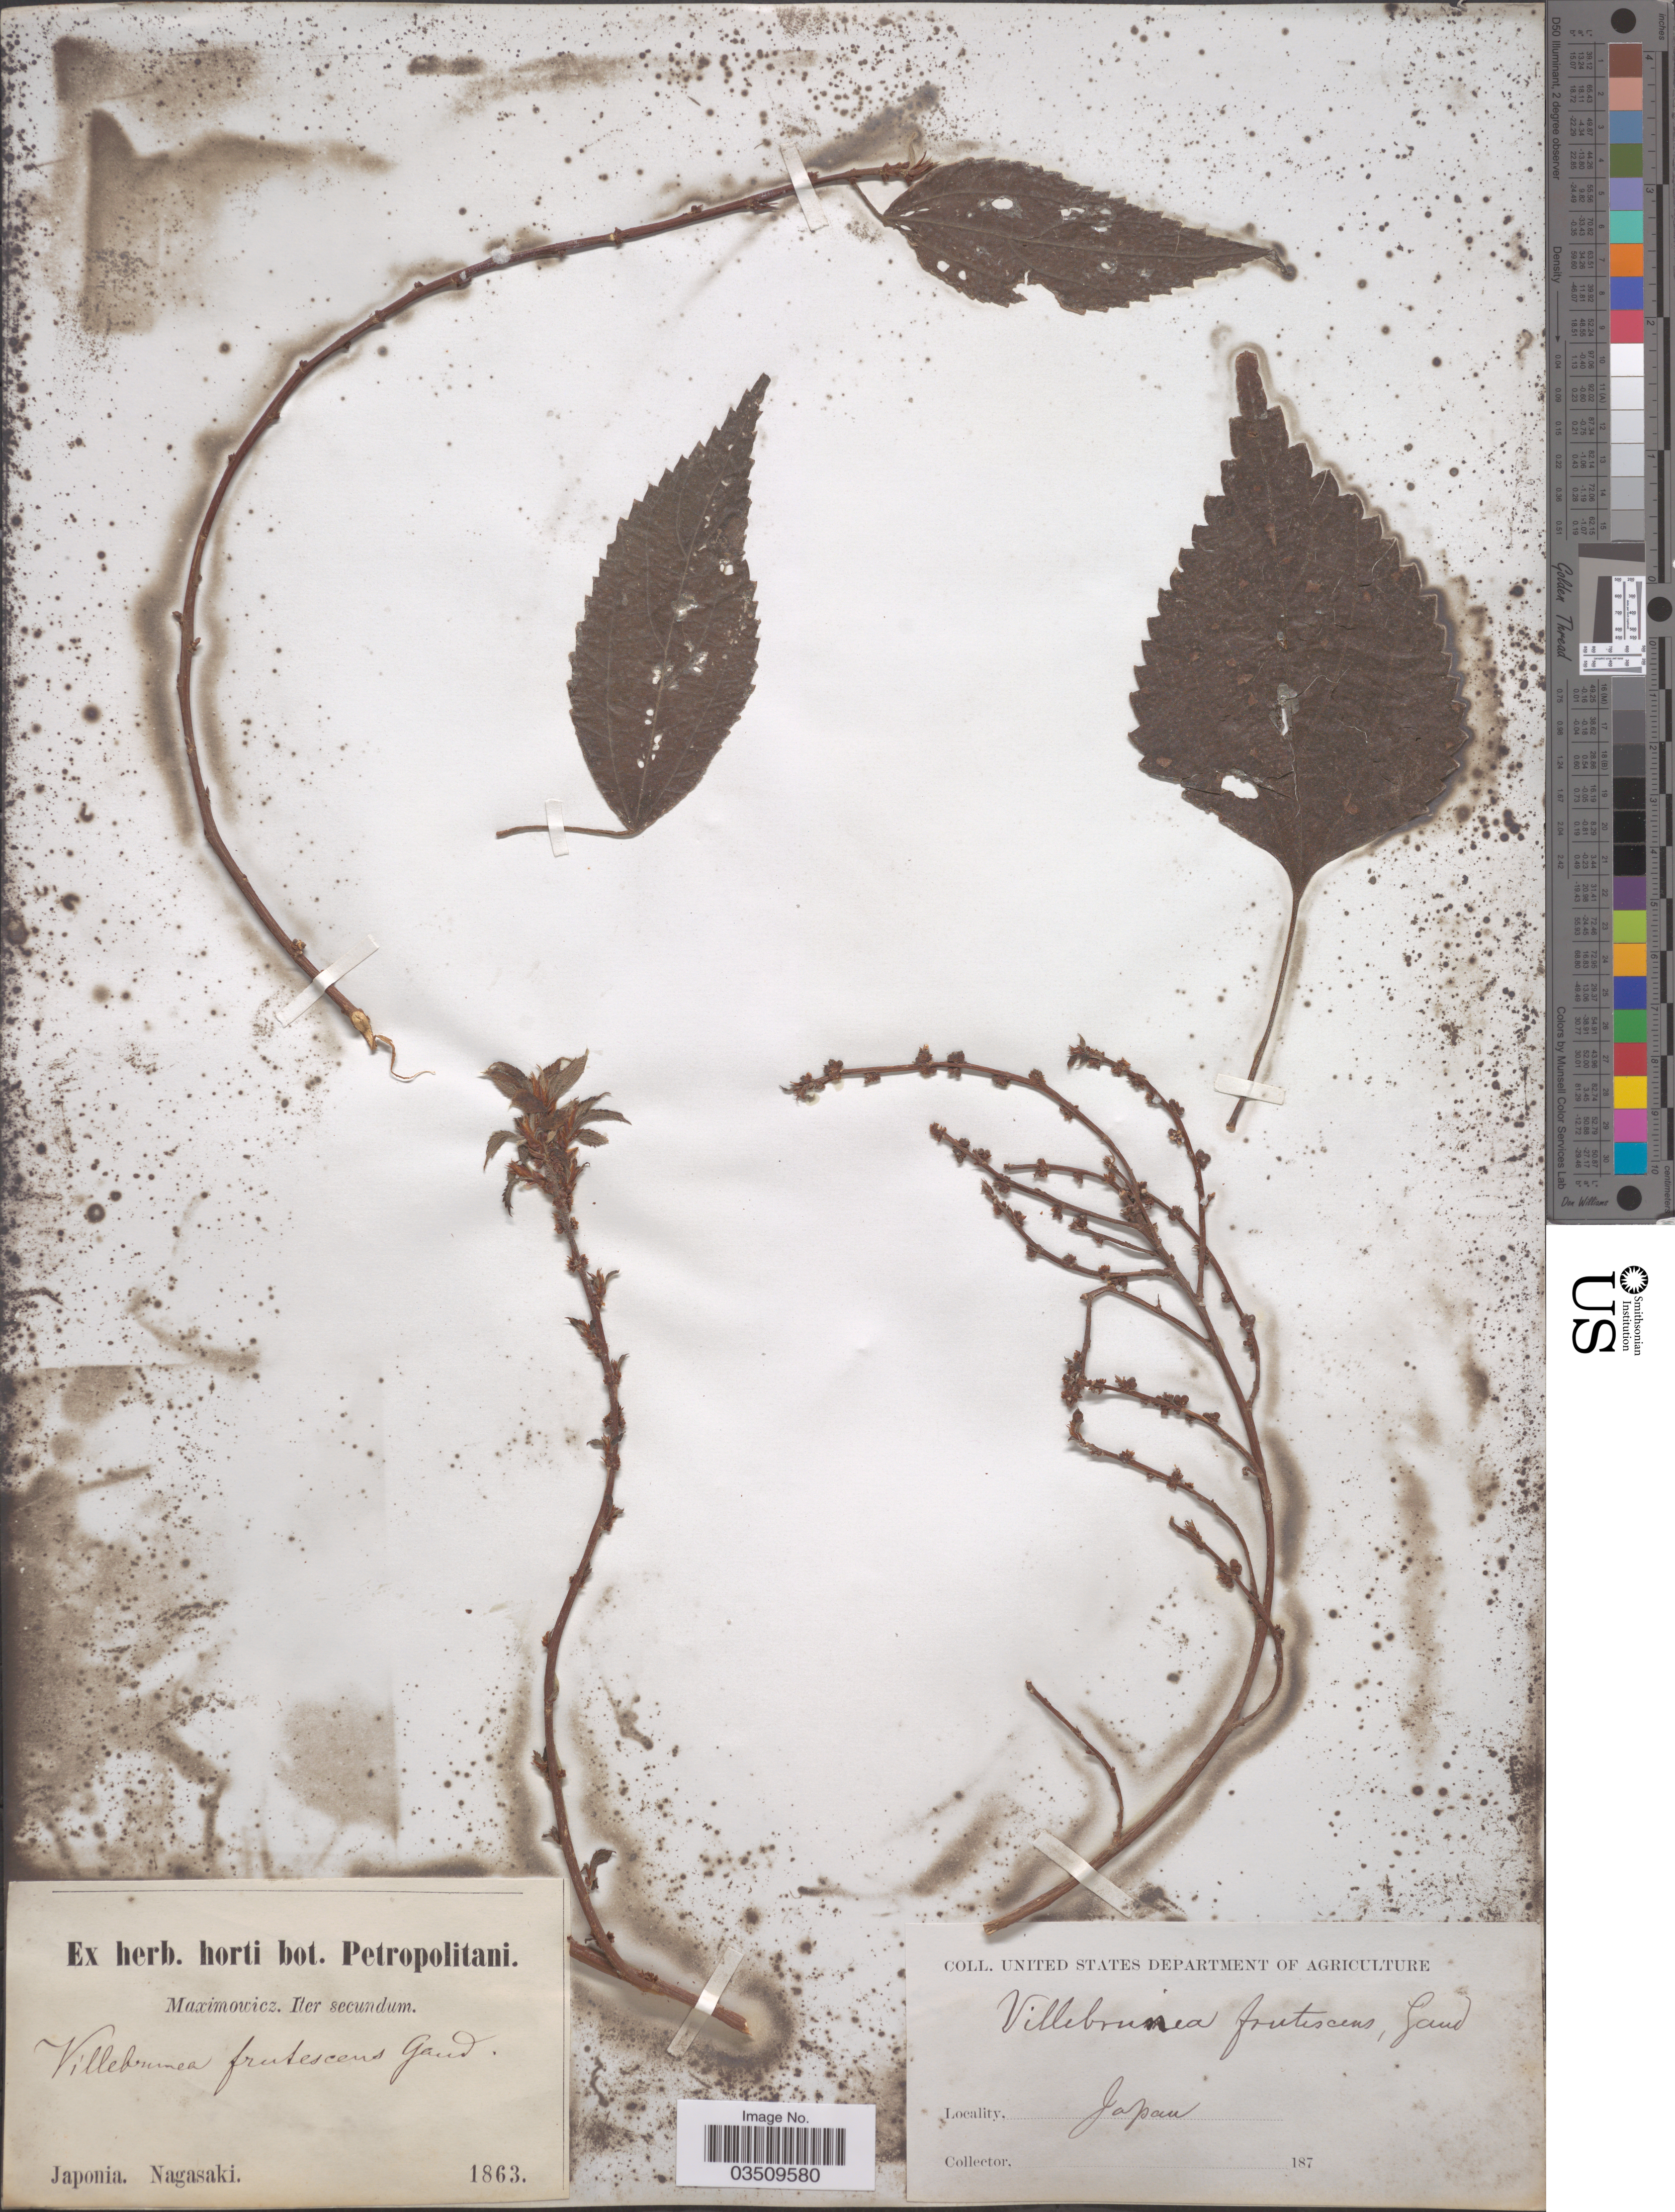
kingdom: Plantae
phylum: Tracheophyta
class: Magnoliopsida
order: Rosales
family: Urticaceae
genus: Oreocnide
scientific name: Oreocnide frutescens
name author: (Thunb.) Miq.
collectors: Maximowicz, --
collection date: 1863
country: Japan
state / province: Nagasaki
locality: Japonia.